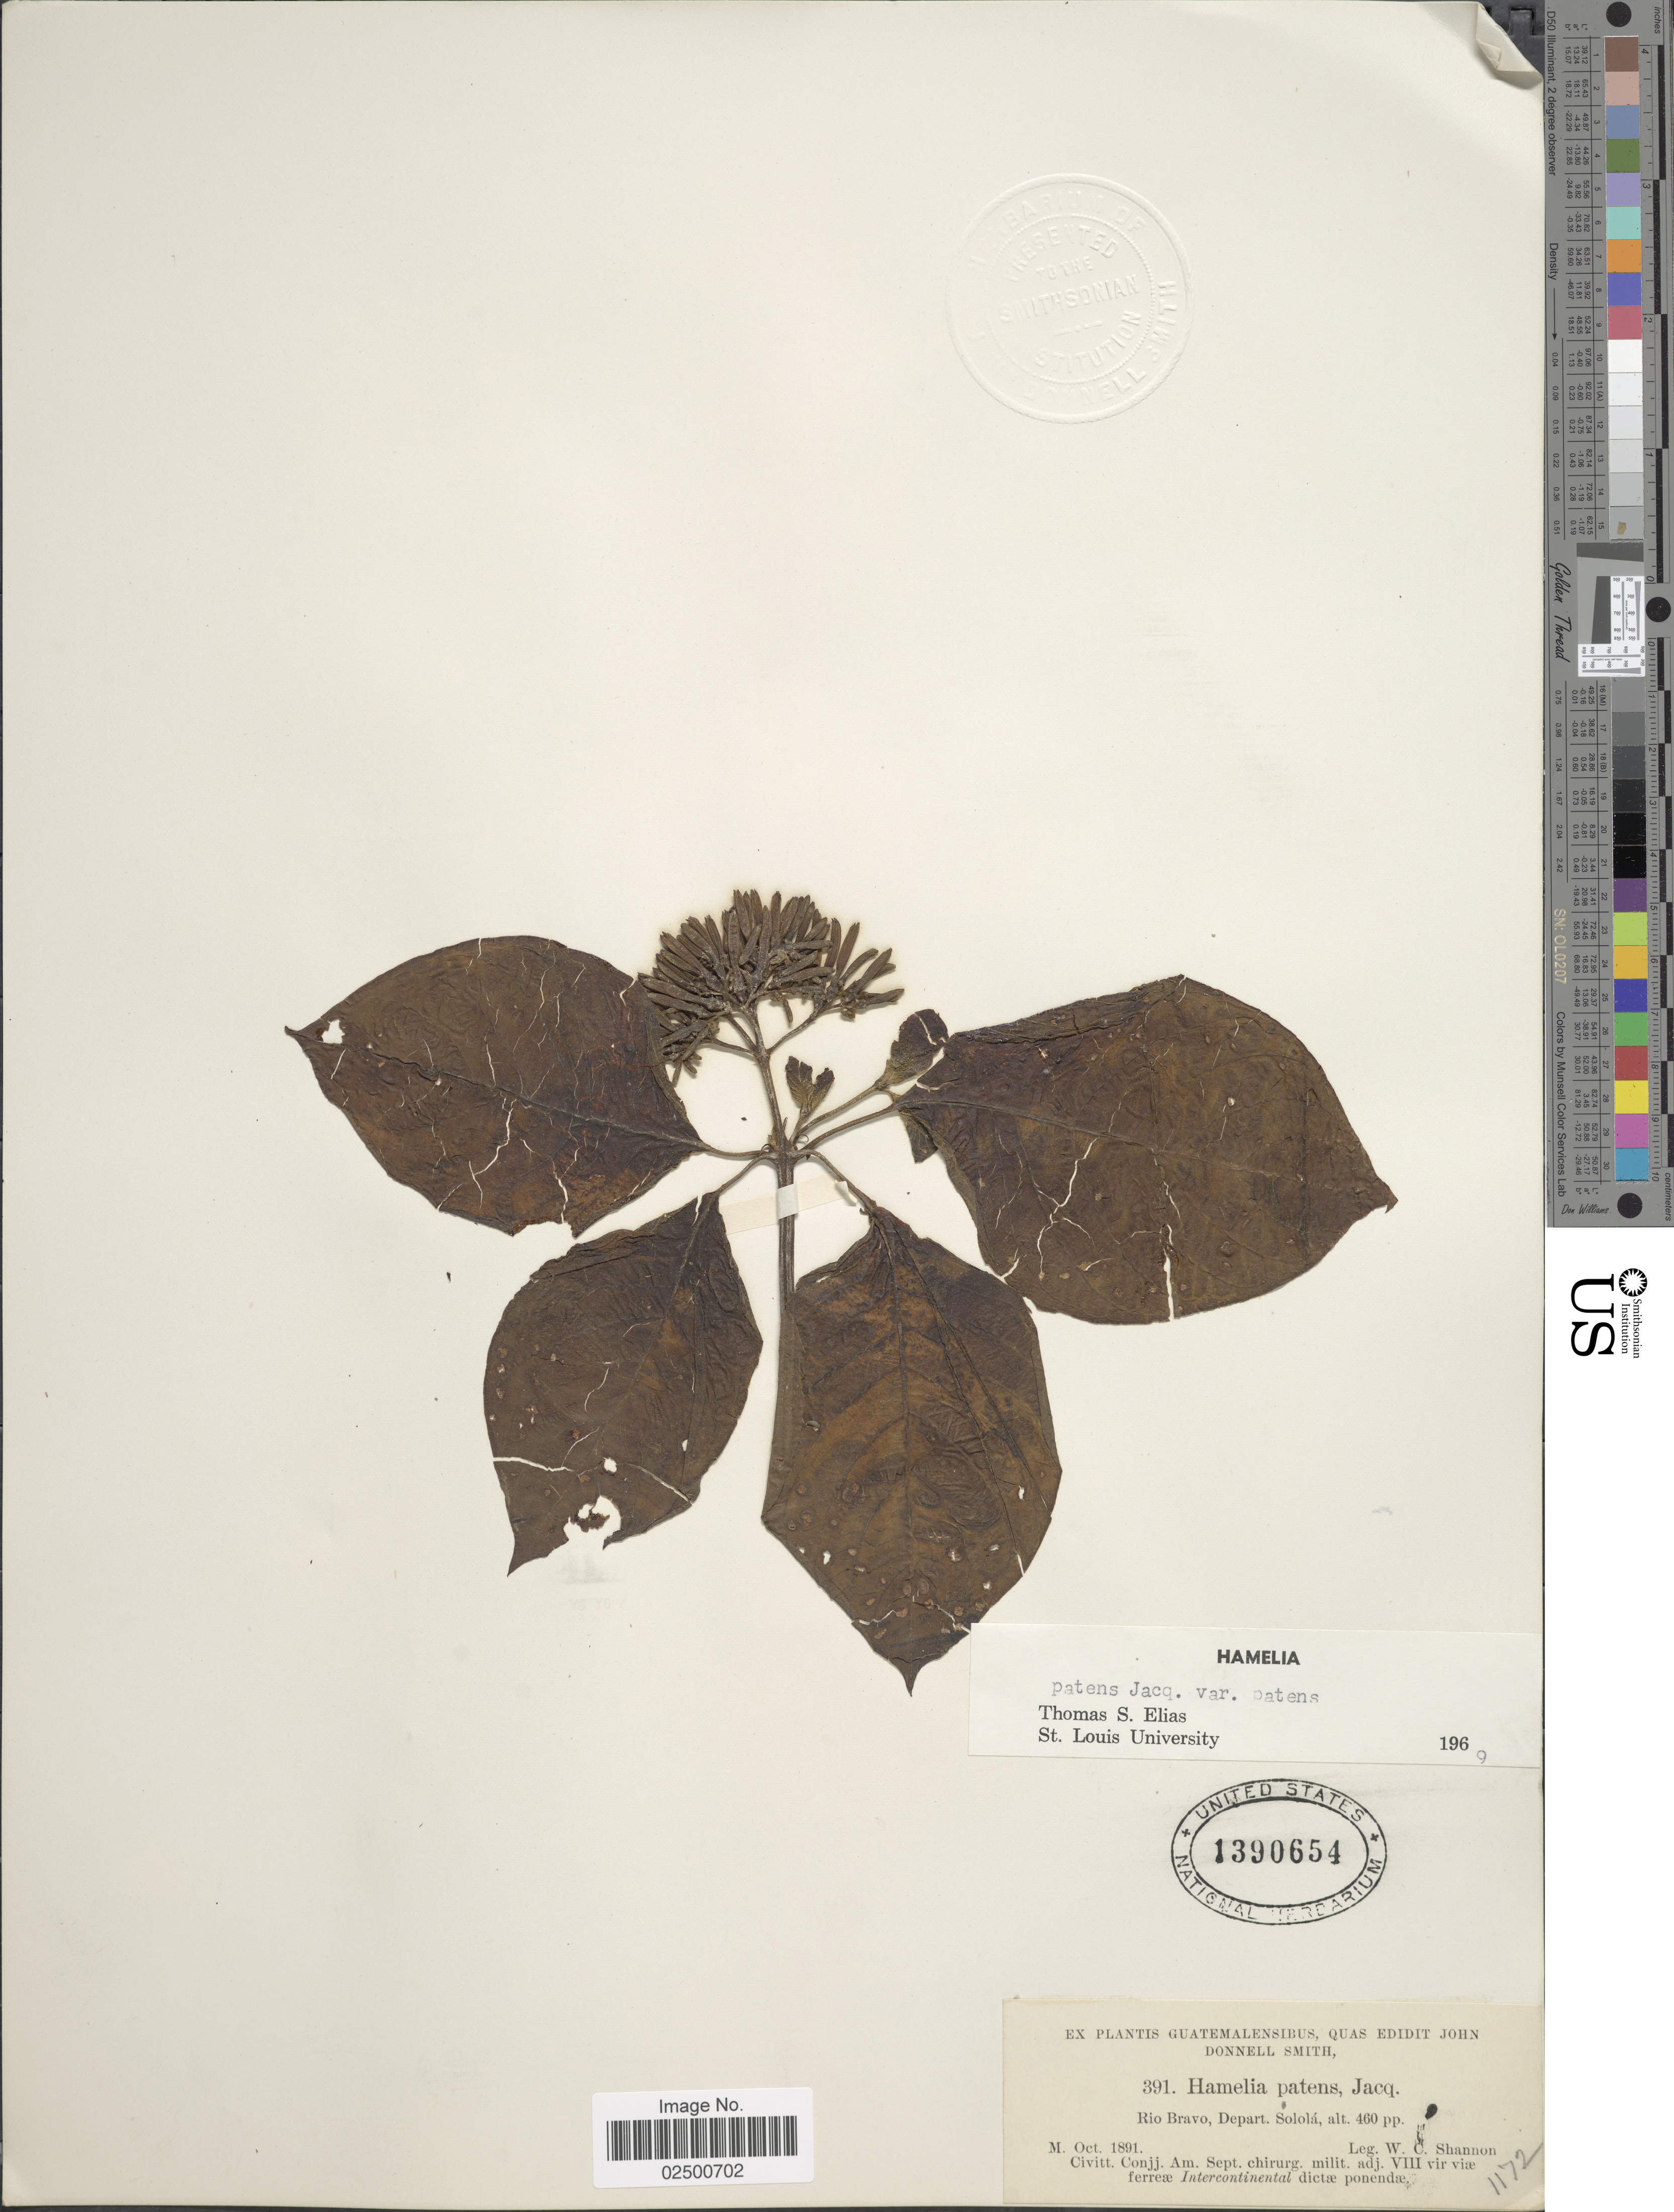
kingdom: Plantae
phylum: Tracheophyta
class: Magnoliopsida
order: Gentianales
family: Rubiaceae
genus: Hamelia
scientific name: Hamelia patens var. patens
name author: Jacq.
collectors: W. C. Shannon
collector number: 391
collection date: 1891-10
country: Guatemala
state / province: Sololá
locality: Rio Bravo, Depart. Solola.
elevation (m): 140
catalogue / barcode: US 1390654